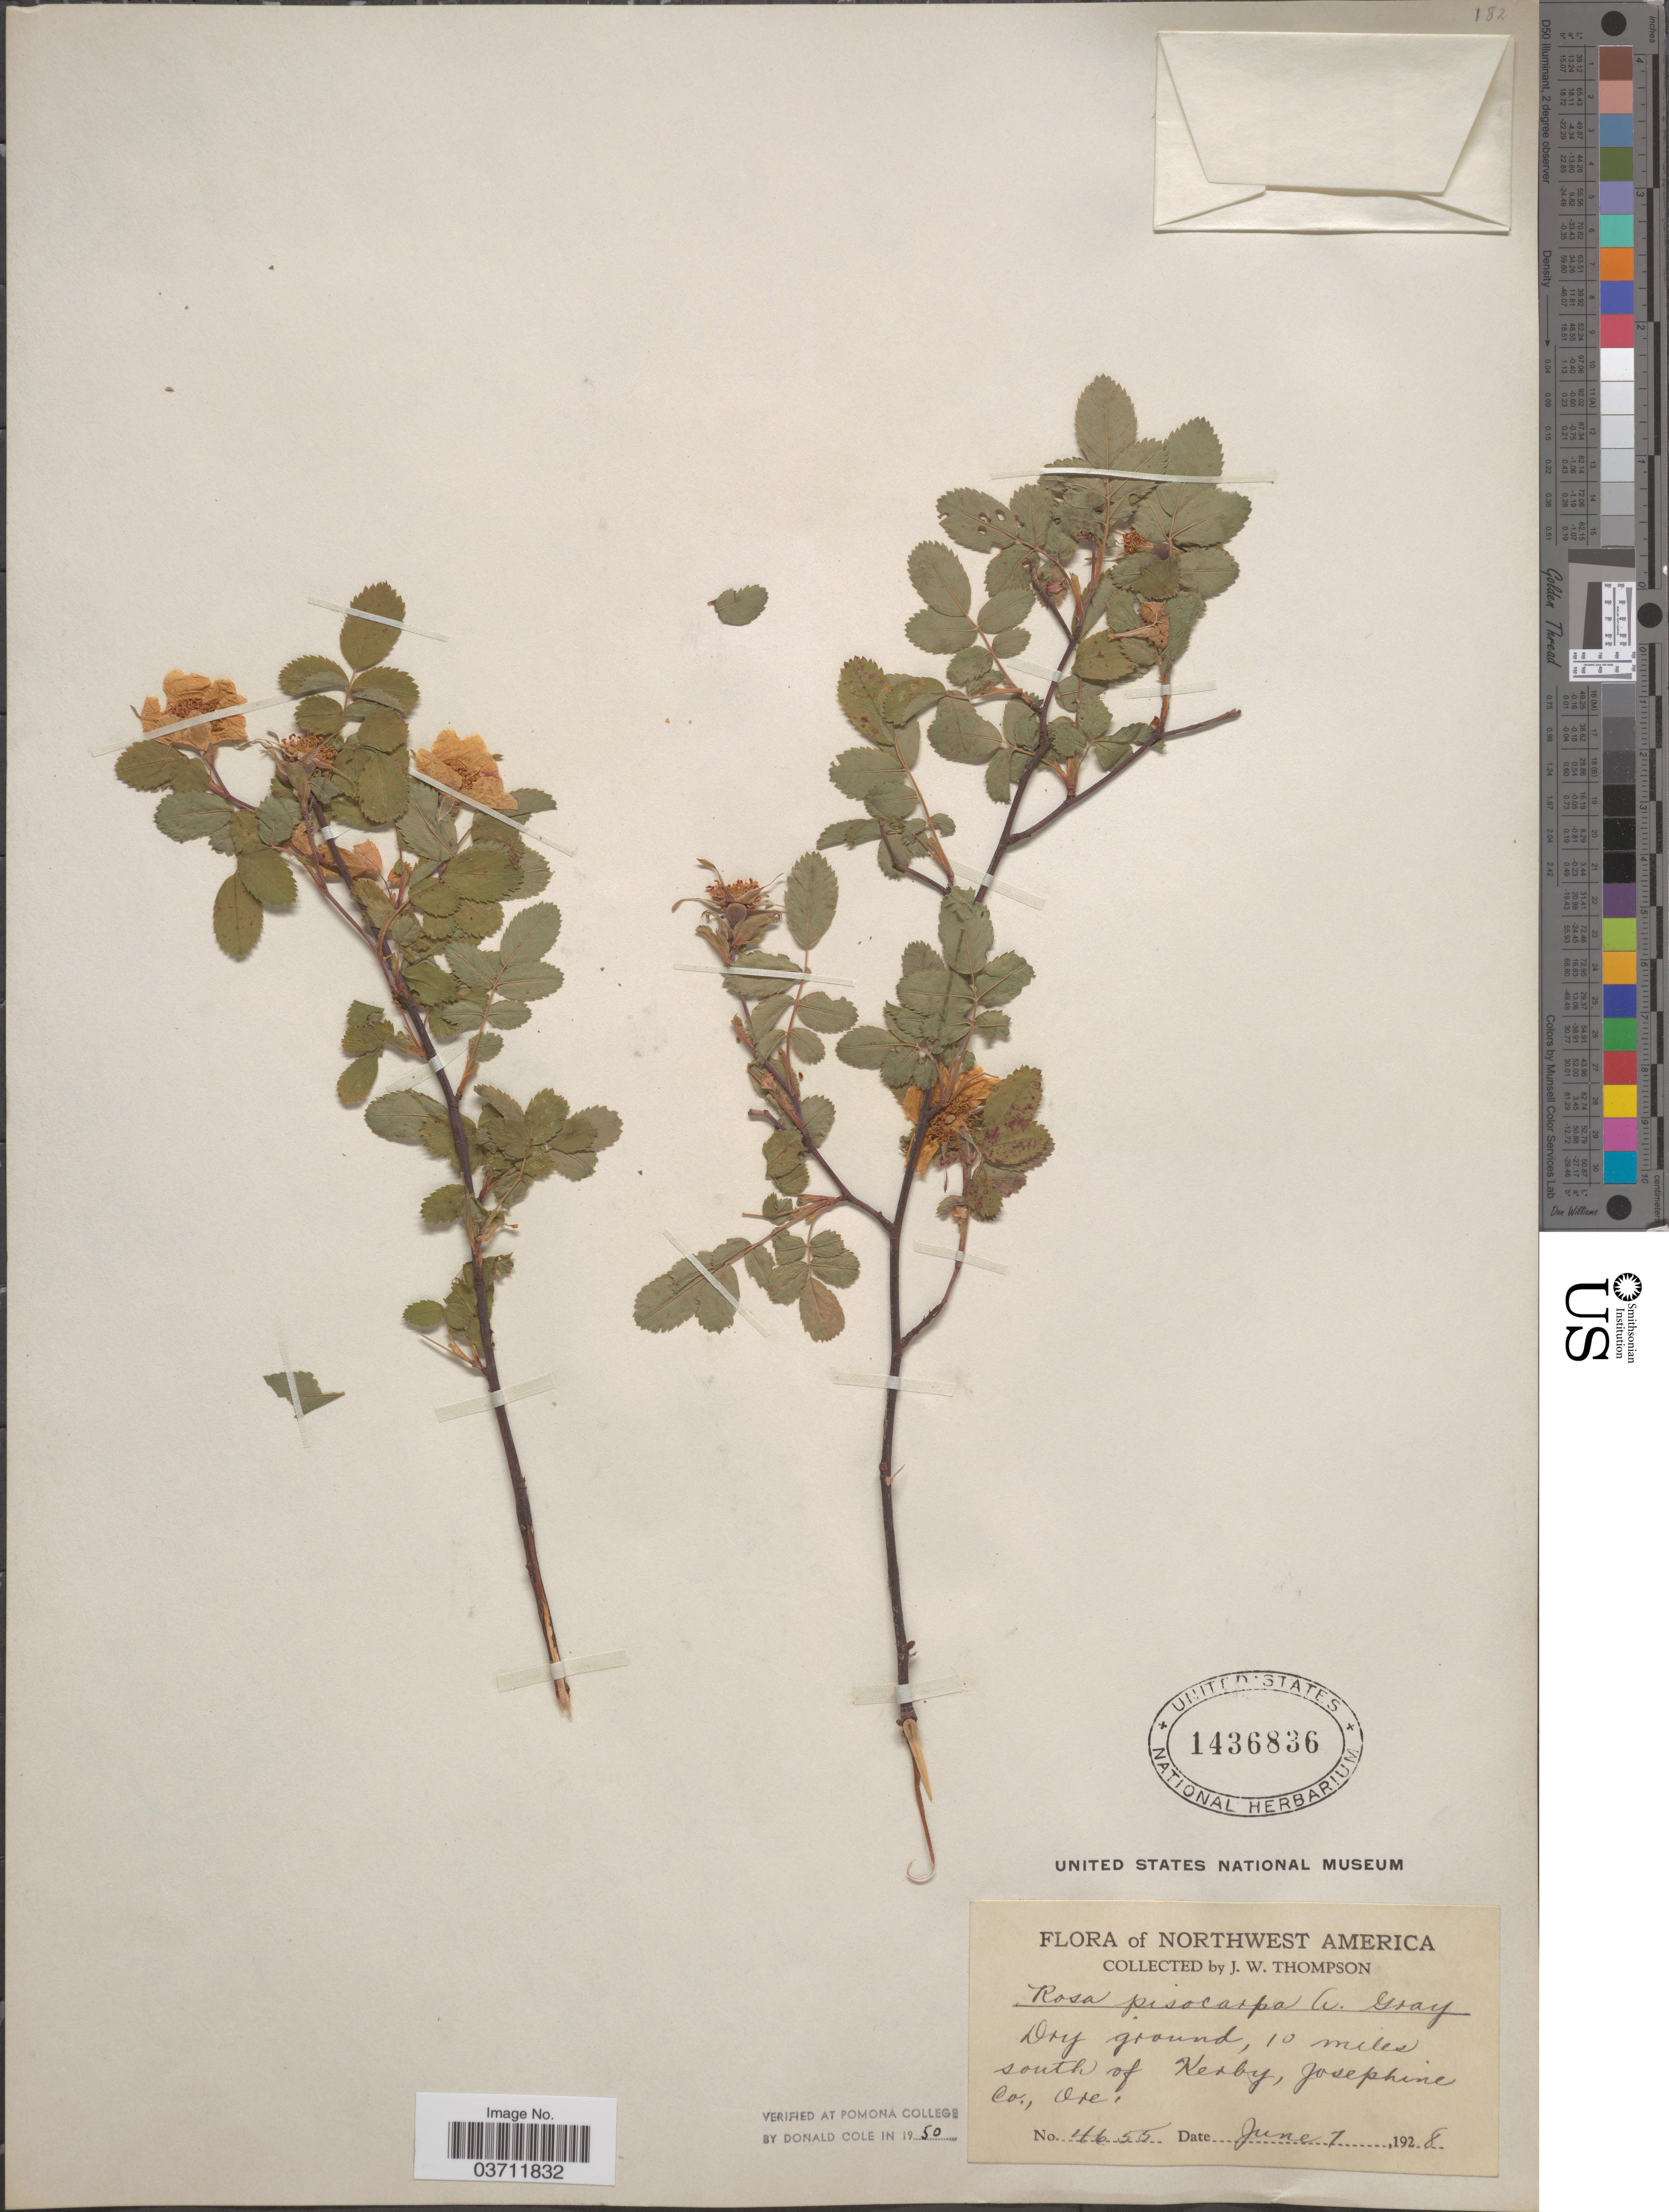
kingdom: Plantae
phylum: Tracheophyta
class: Magnoliopsida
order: Rosales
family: Rosaceae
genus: Rosa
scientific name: Rosa pisocarpa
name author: A. Gray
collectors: J. Thompson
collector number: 4655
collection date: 1928-06-07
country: United States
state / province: Oregon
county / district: Josephine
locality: Northwest America. 10 miles south of Kerby, Josephine Co.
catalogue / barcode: US 1436836